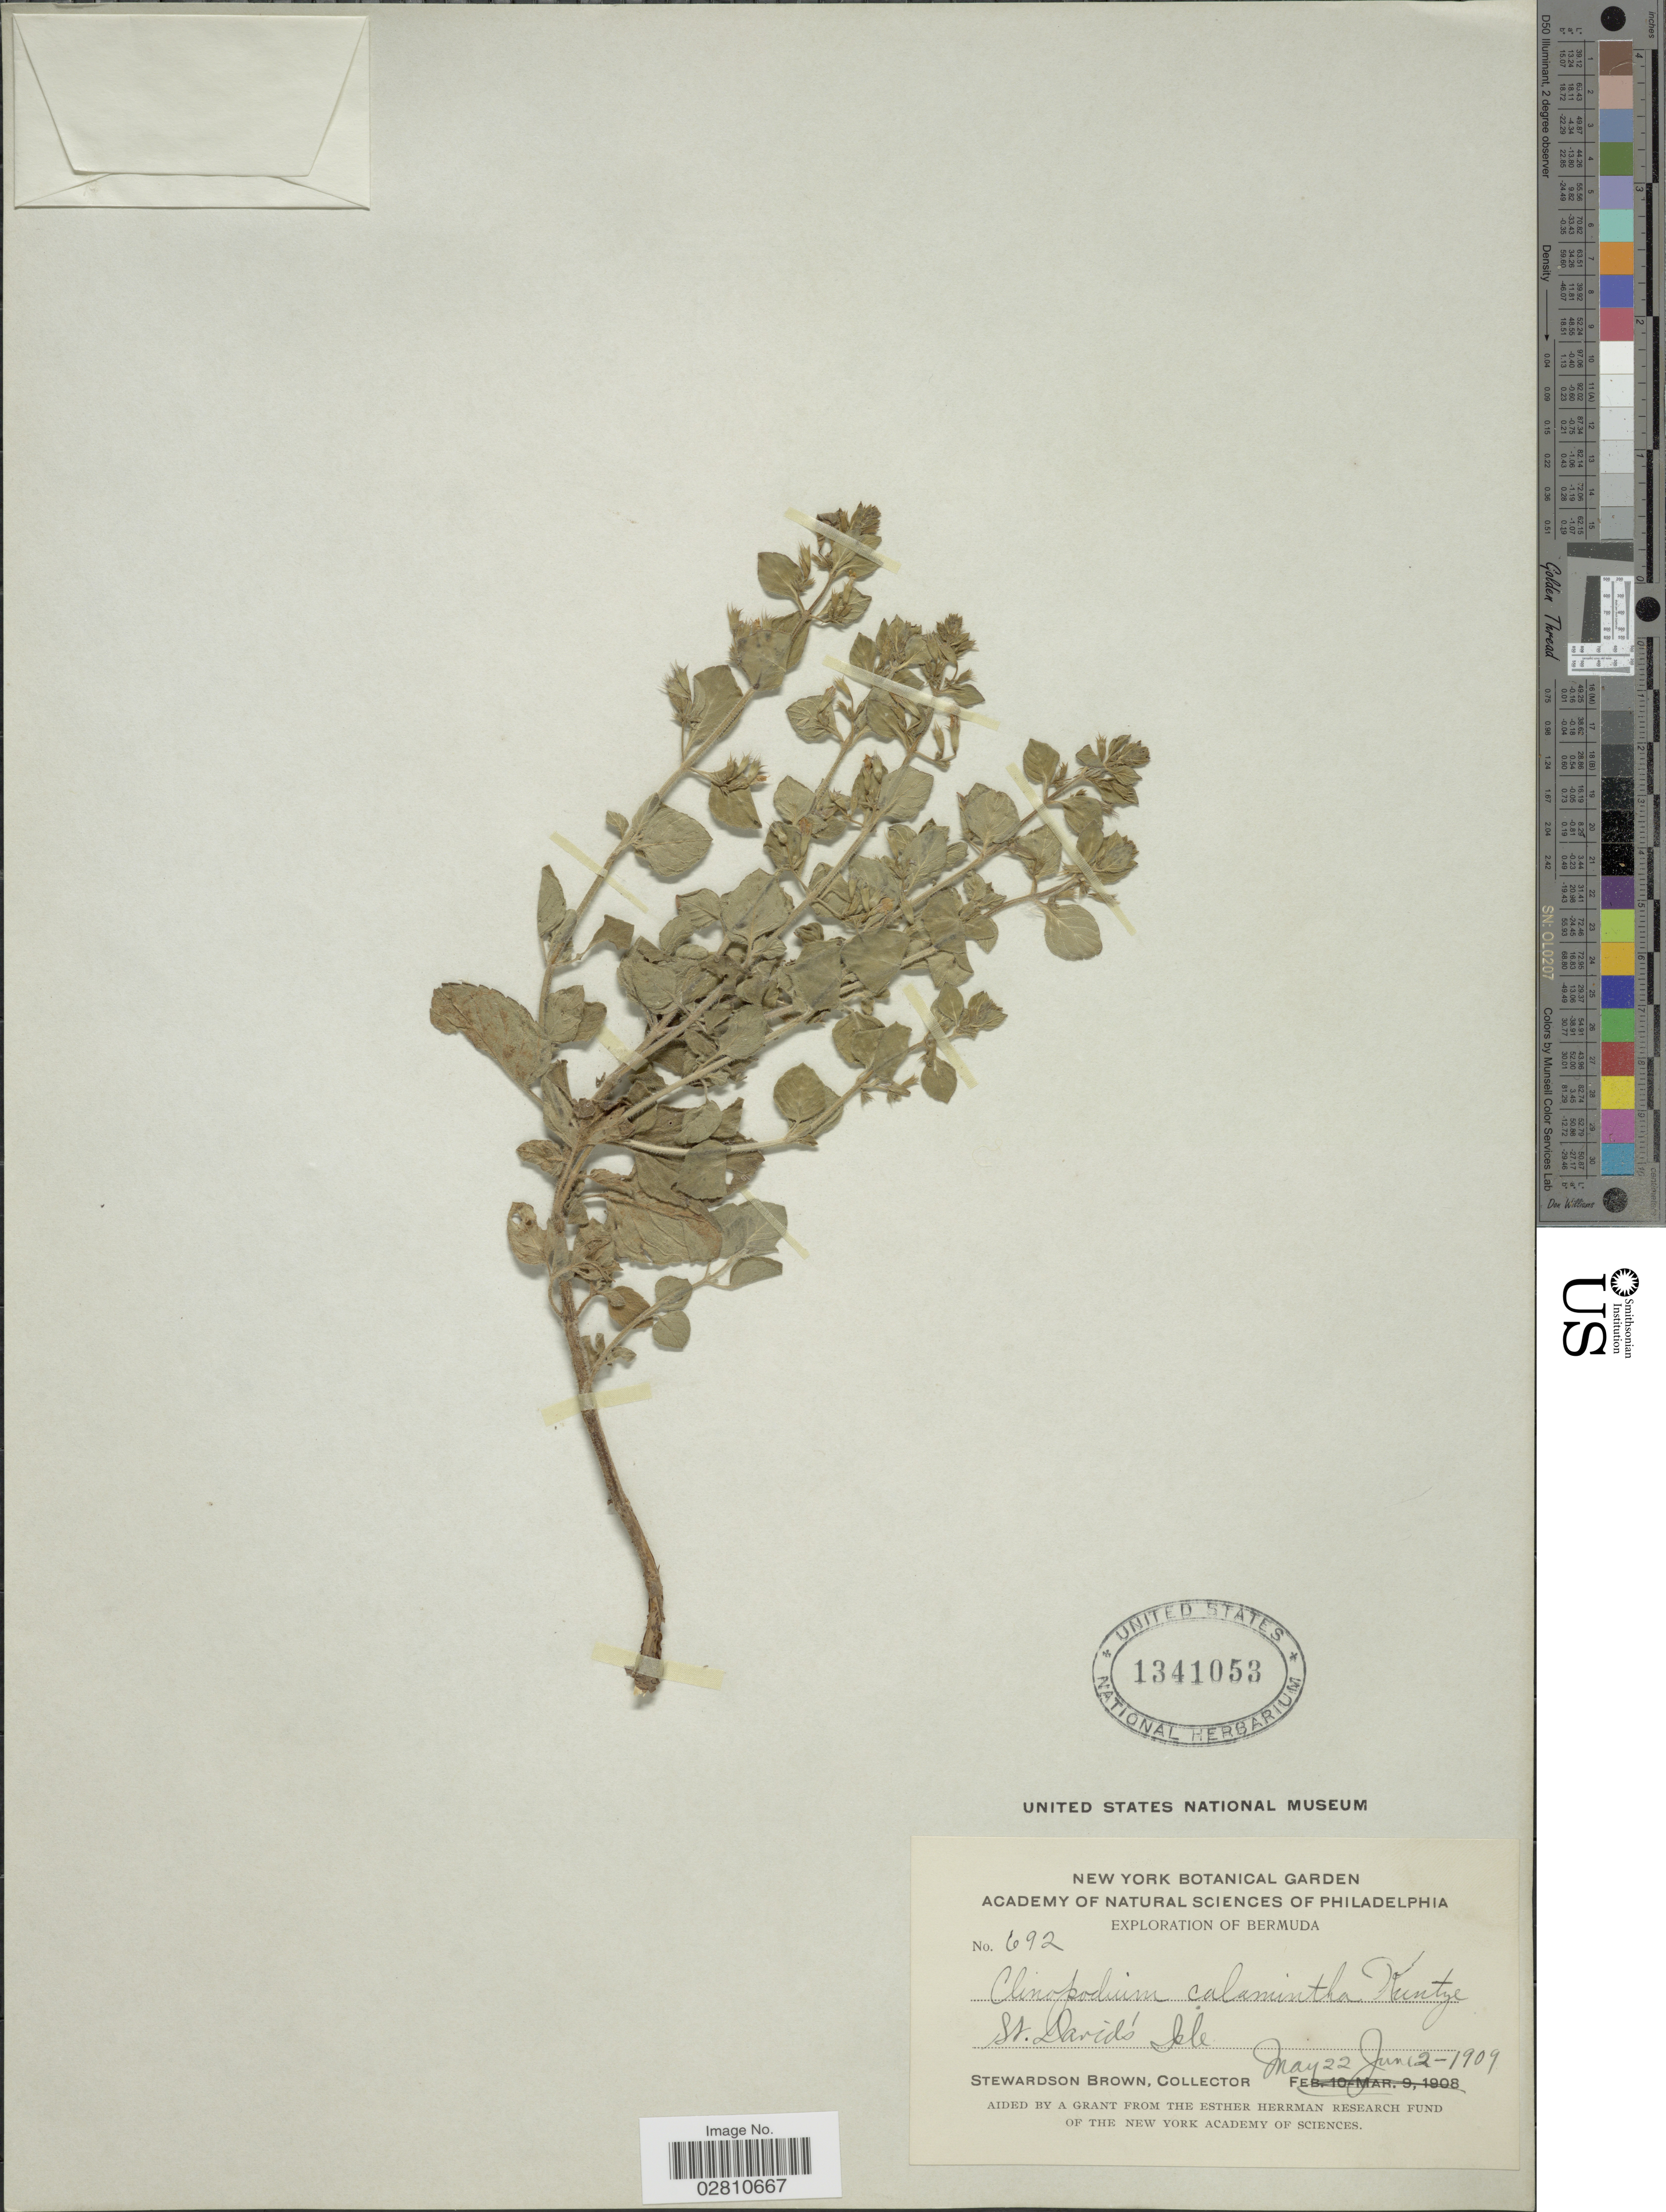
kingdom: Plantae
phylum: Tracheophyta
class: Magnoliopsida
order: Lamiales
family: Lamiaceae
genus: Clinopodium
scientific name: Clinopodium nepeta subsp. glandulosum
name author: (Req.) Govaerts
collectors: S. Brown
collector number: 692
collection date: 1909-05-22/1909-06-02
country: Bermuda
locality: St. David's Isle.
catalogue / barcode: US 1341053